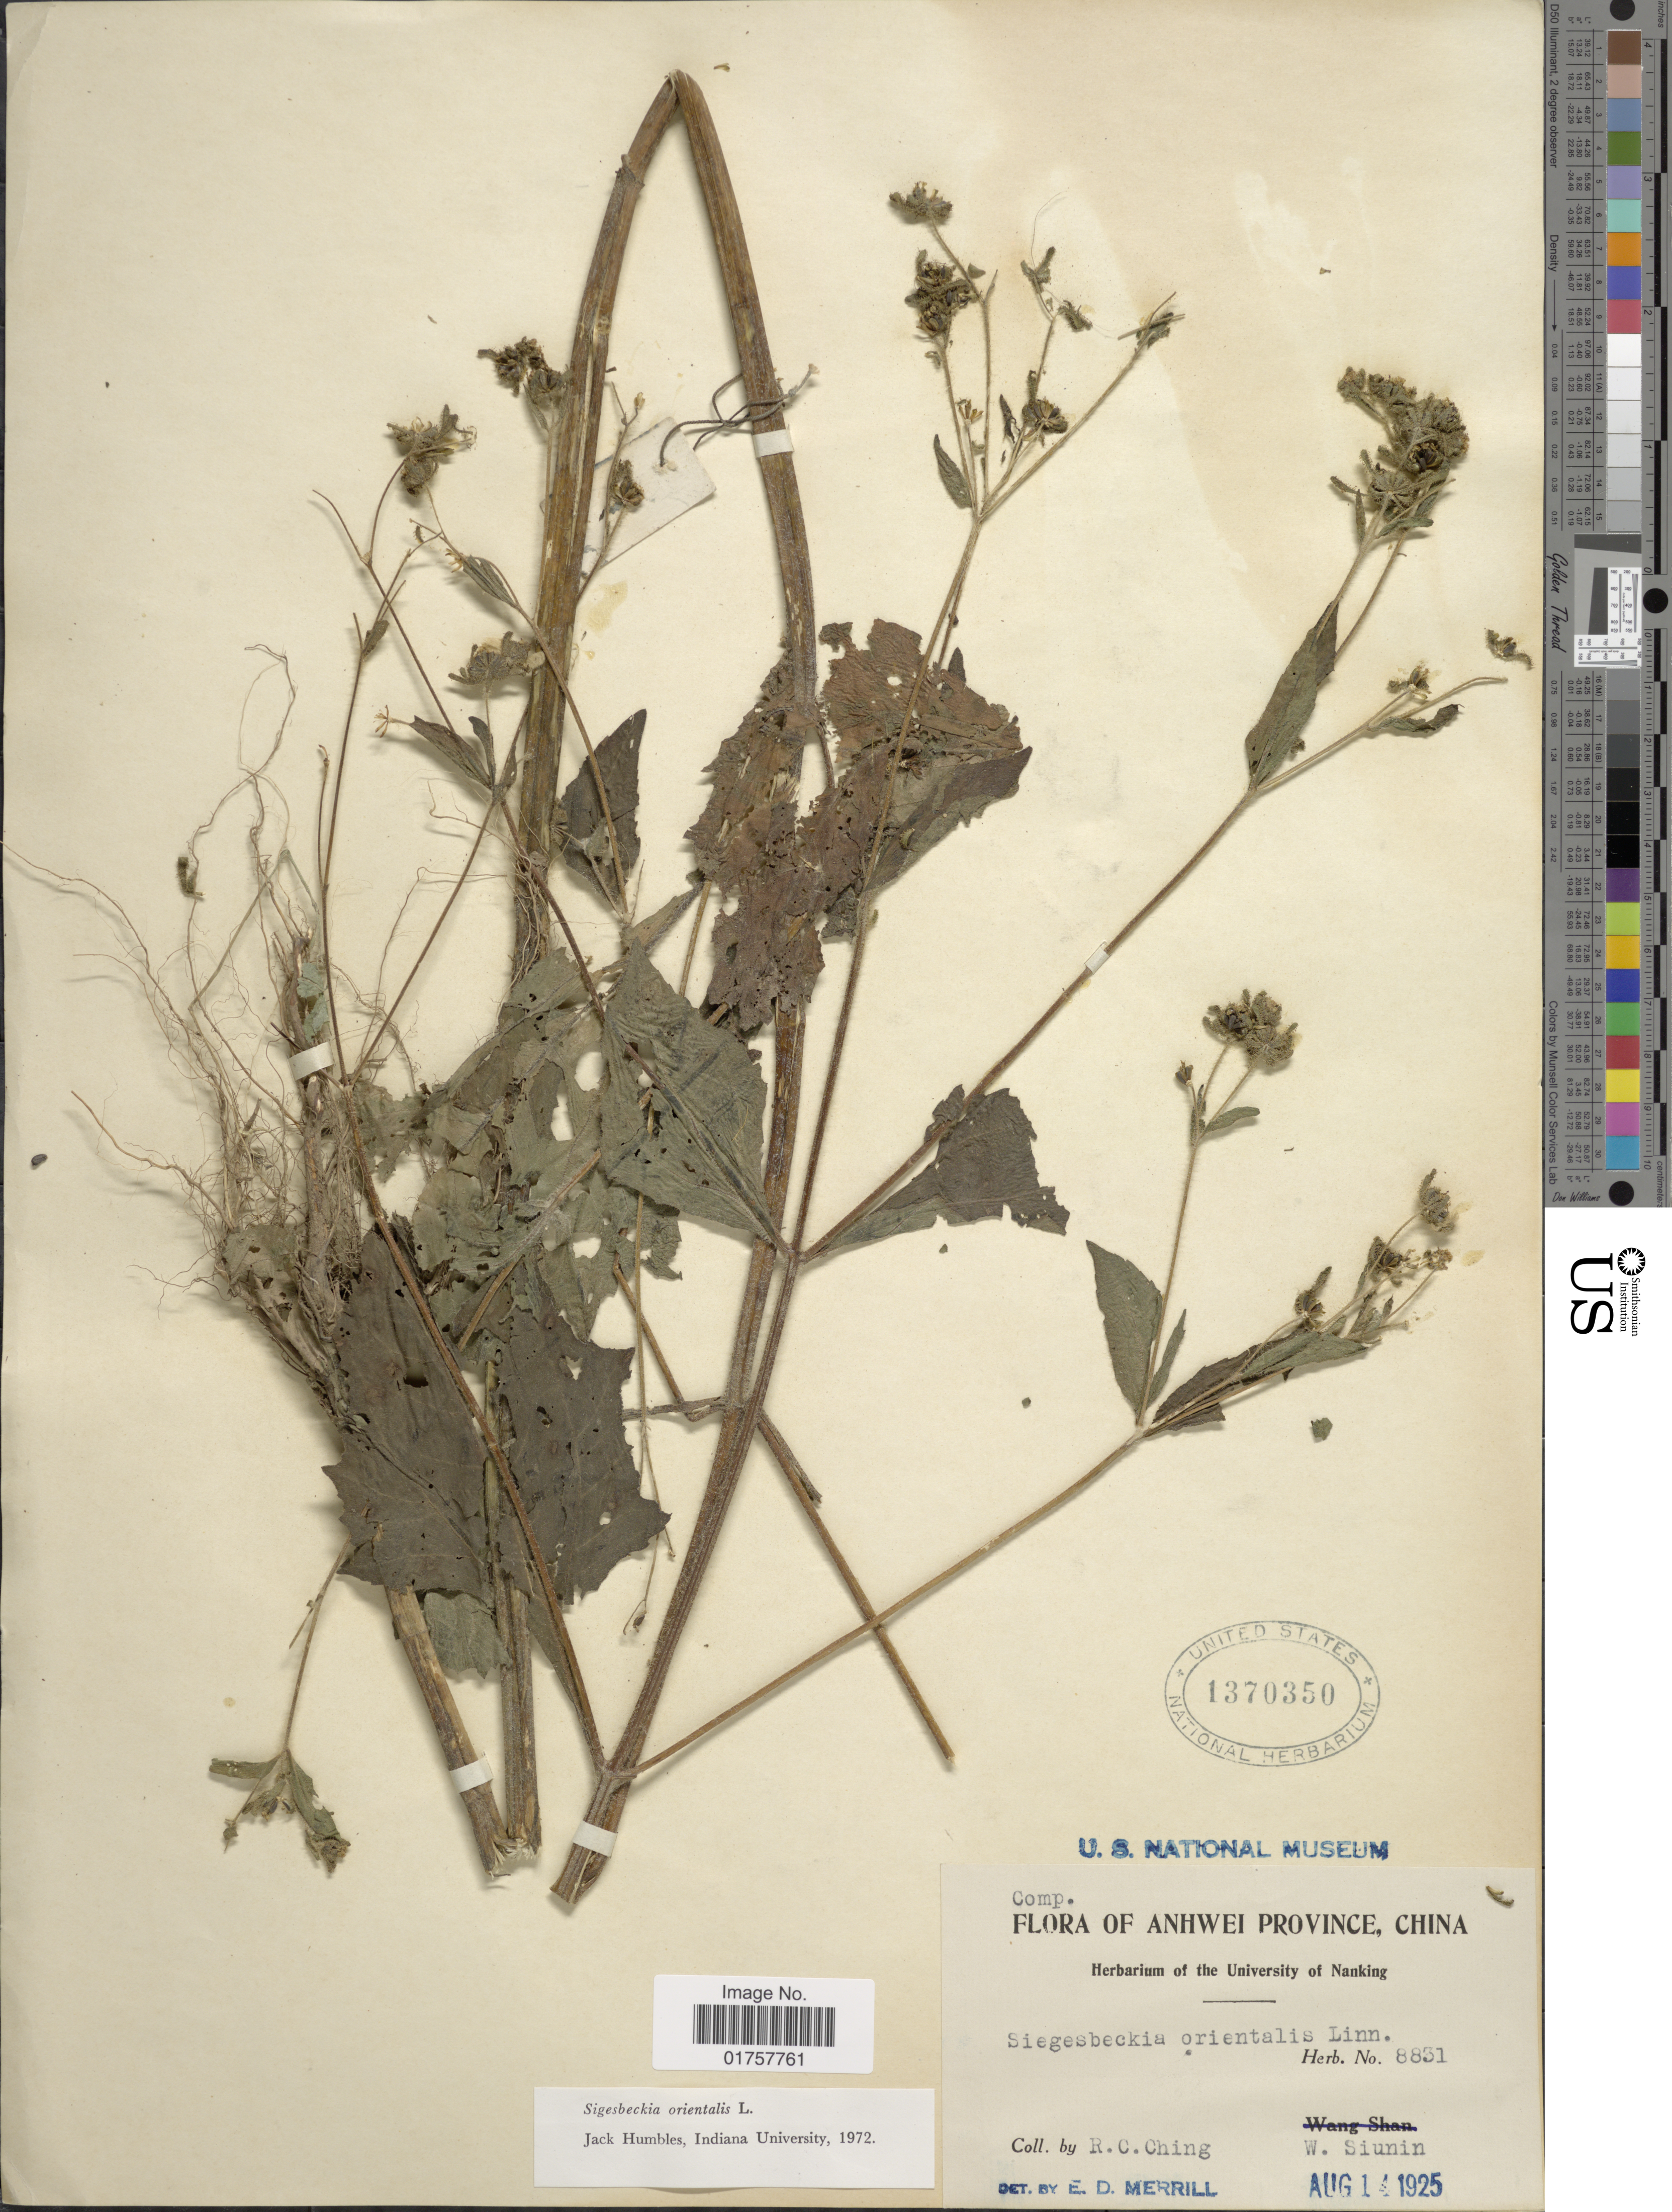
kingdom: Plantae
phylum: Tracheophyta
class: Magnoliopsida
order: Asterales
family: Asteraceae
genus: Sigesbeckia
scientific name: Sigesbeckia orientalis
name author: L.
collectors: R. C. Ching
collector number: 8831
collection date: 1925-08-14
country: China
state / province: Anhui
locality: Anhwei Province, W. Siunin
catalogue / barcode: US 1370350